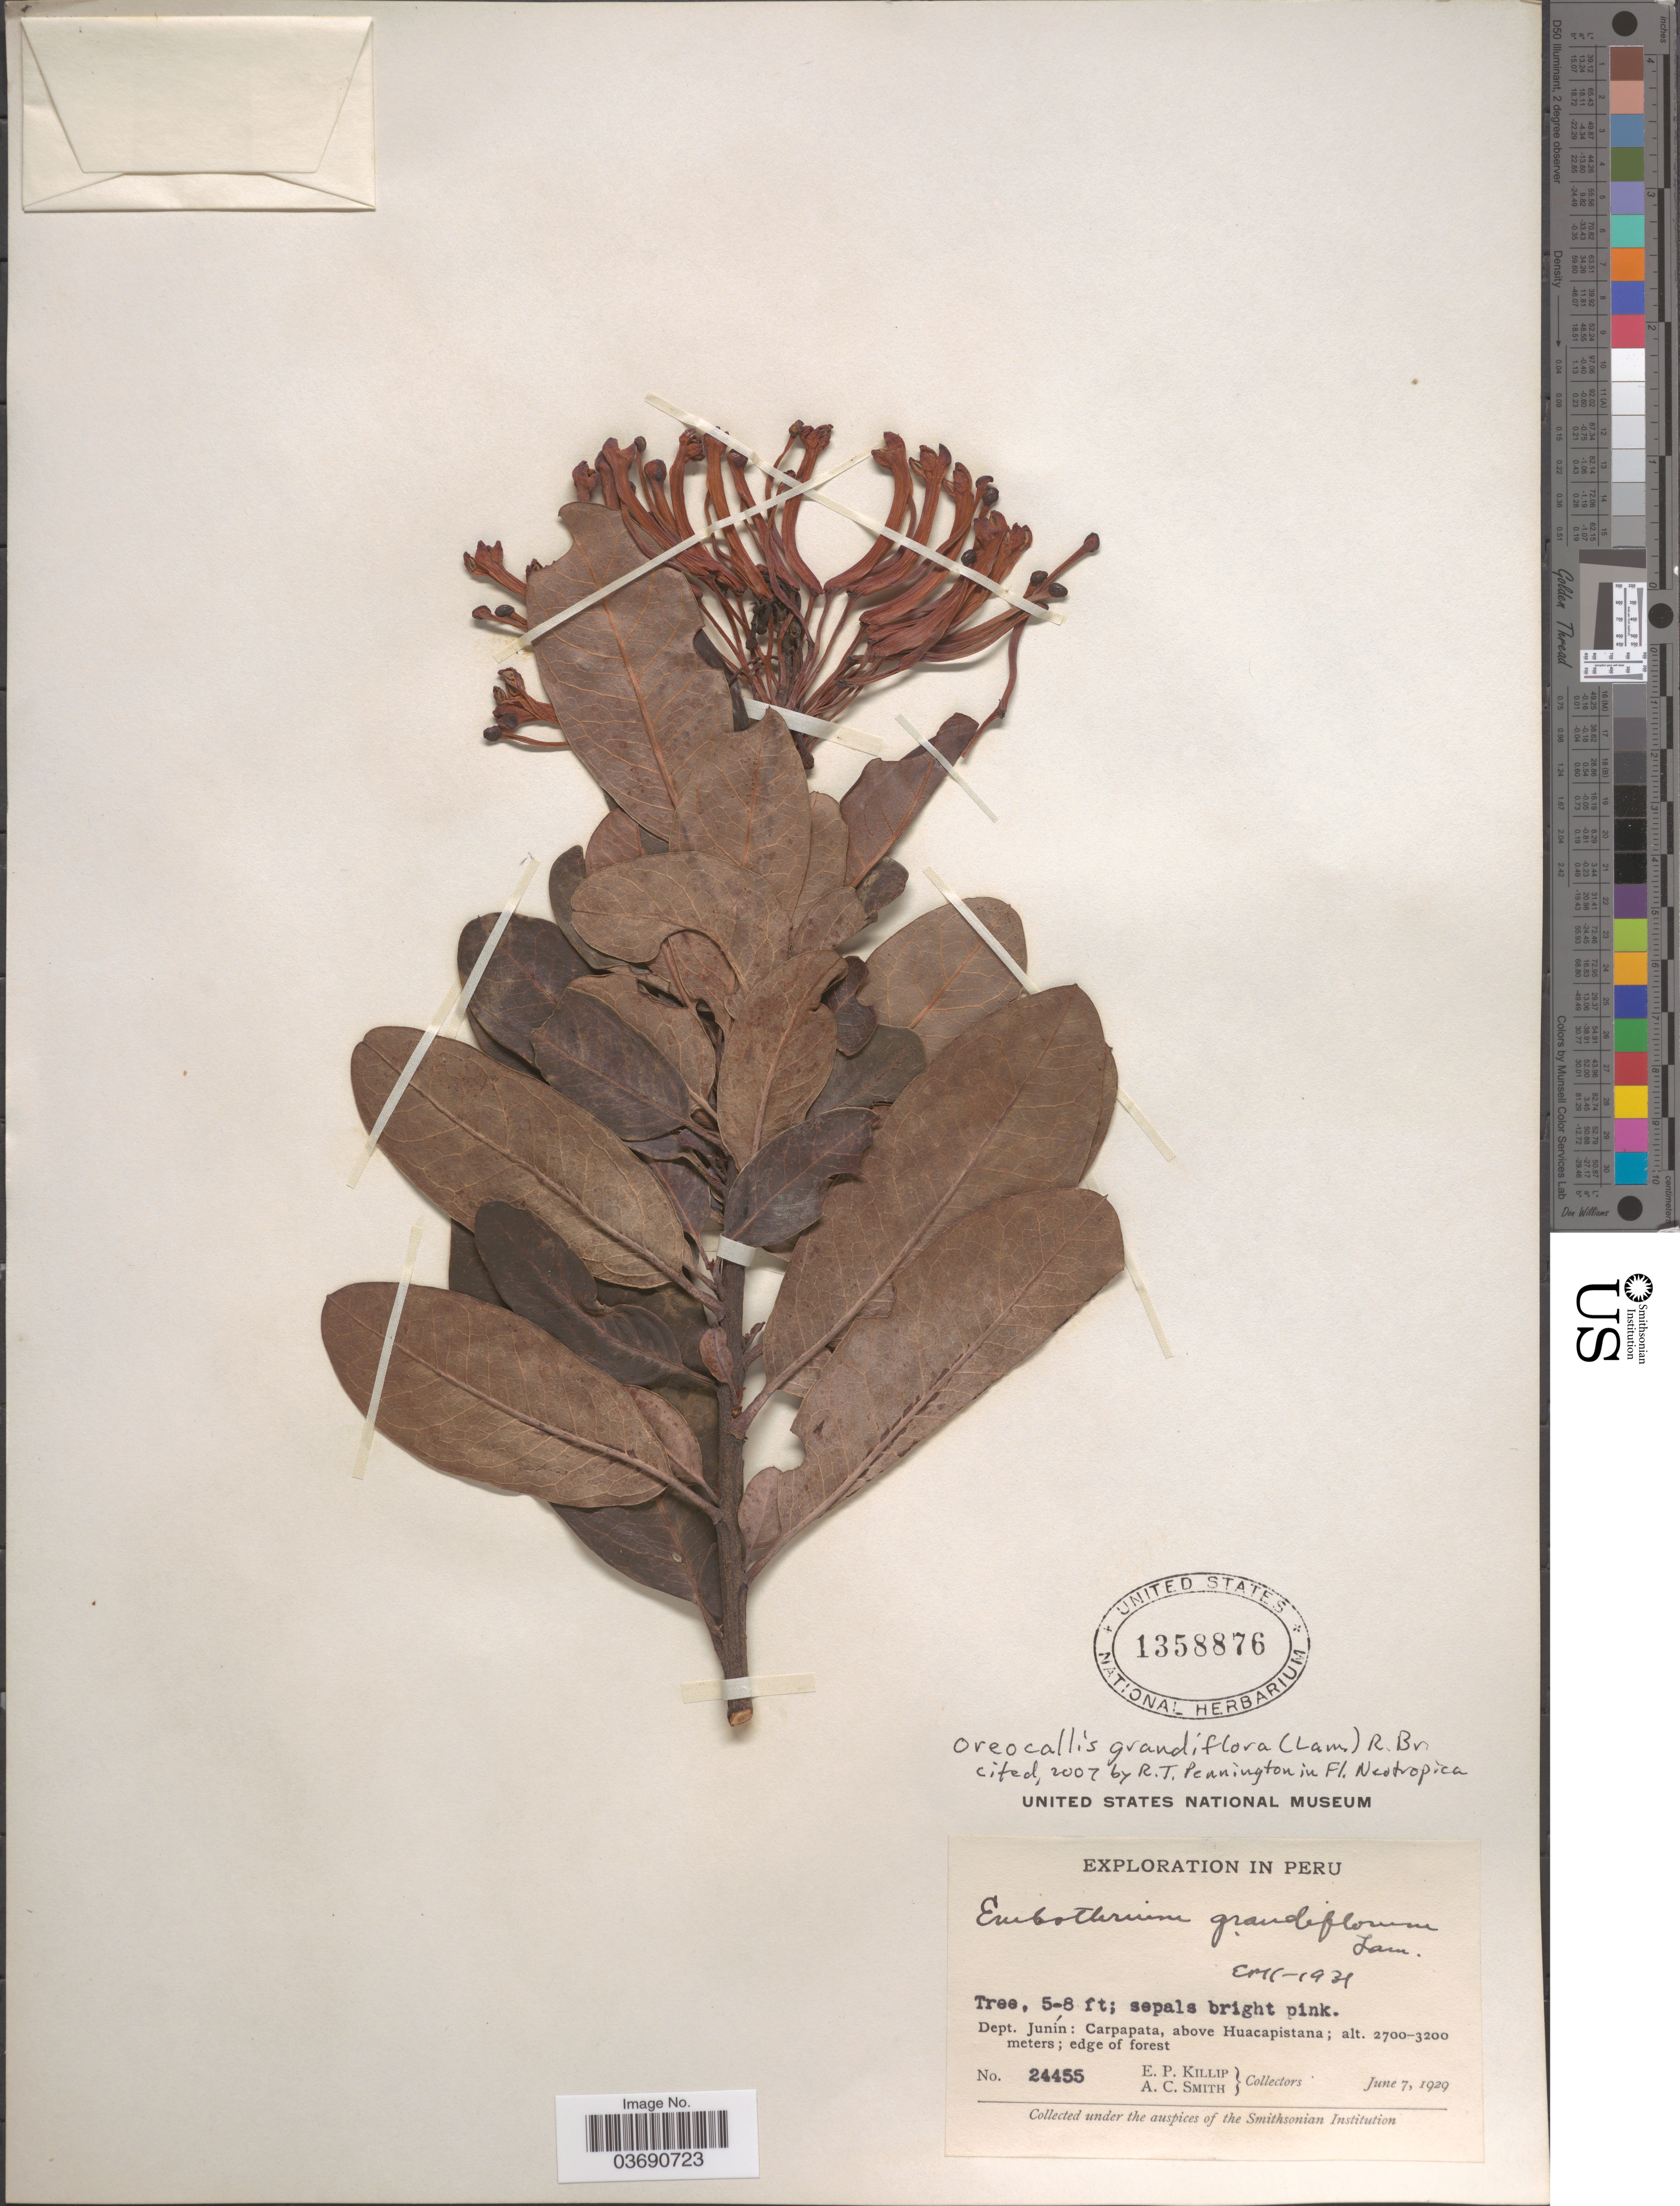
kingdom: Plantae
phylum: Tracheophyta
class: Magnoliopsida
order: Proteales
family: Proteaceae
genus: Oreocallis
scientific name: Oreocallis grandiflora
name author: (Lam.) R. Br.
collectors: E. P. Killip & A. C. Smith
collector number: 24455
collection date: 1929-06-07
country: Peru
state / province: Junín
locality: Dept. Junín: Carpapata, above Huacapistana; edge of forest.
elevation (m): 2700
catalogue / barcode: US 1358876